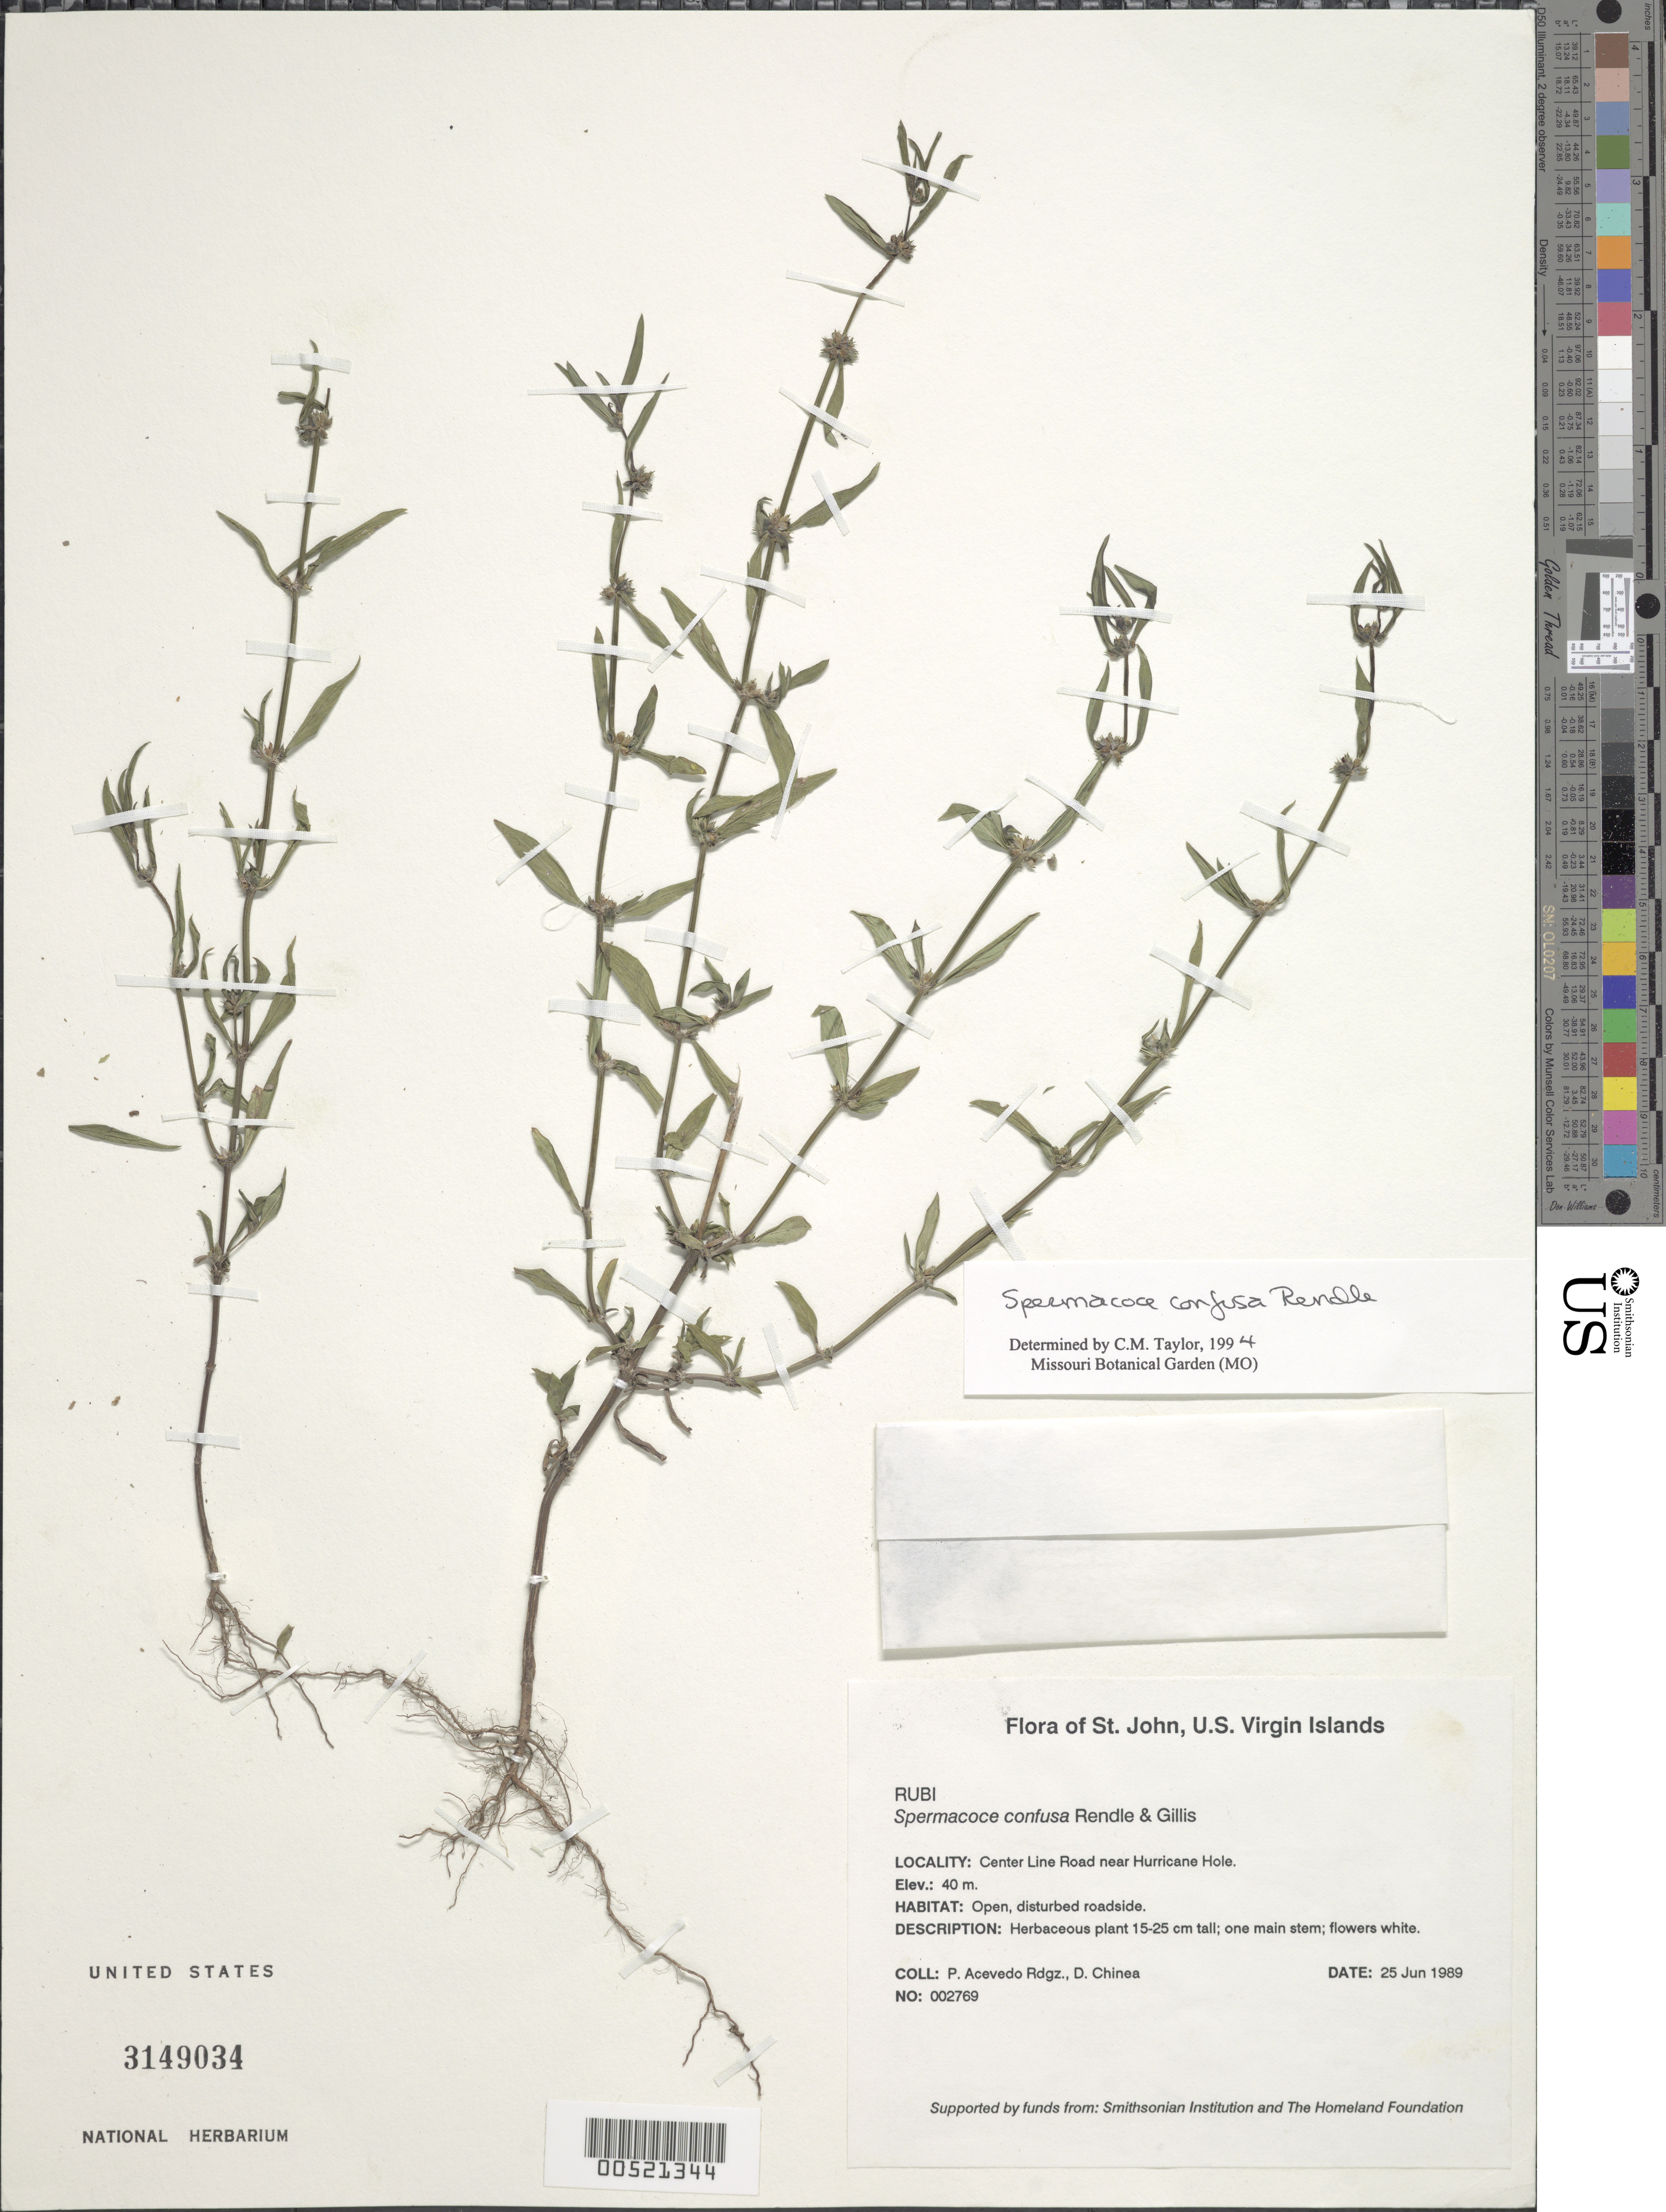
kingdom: Plantae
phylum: Tracheophyta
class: Magnoliopsida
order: Gentianales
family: Rubiaceae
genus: Spermacoce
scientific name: Spermacoce confusa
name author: Rendle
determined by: Taylor, Charlotte M.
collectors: P. Acevedo-Rodr. & D. Chinea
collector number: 2769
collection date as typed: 25 Jun 1989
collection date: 1989-06-25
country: U.S. Virgin Islands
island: St. John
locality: Center Line Road near Hurricane Hole.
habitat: Open, disturbed roadside.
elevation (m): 40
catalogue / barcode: US 3149034